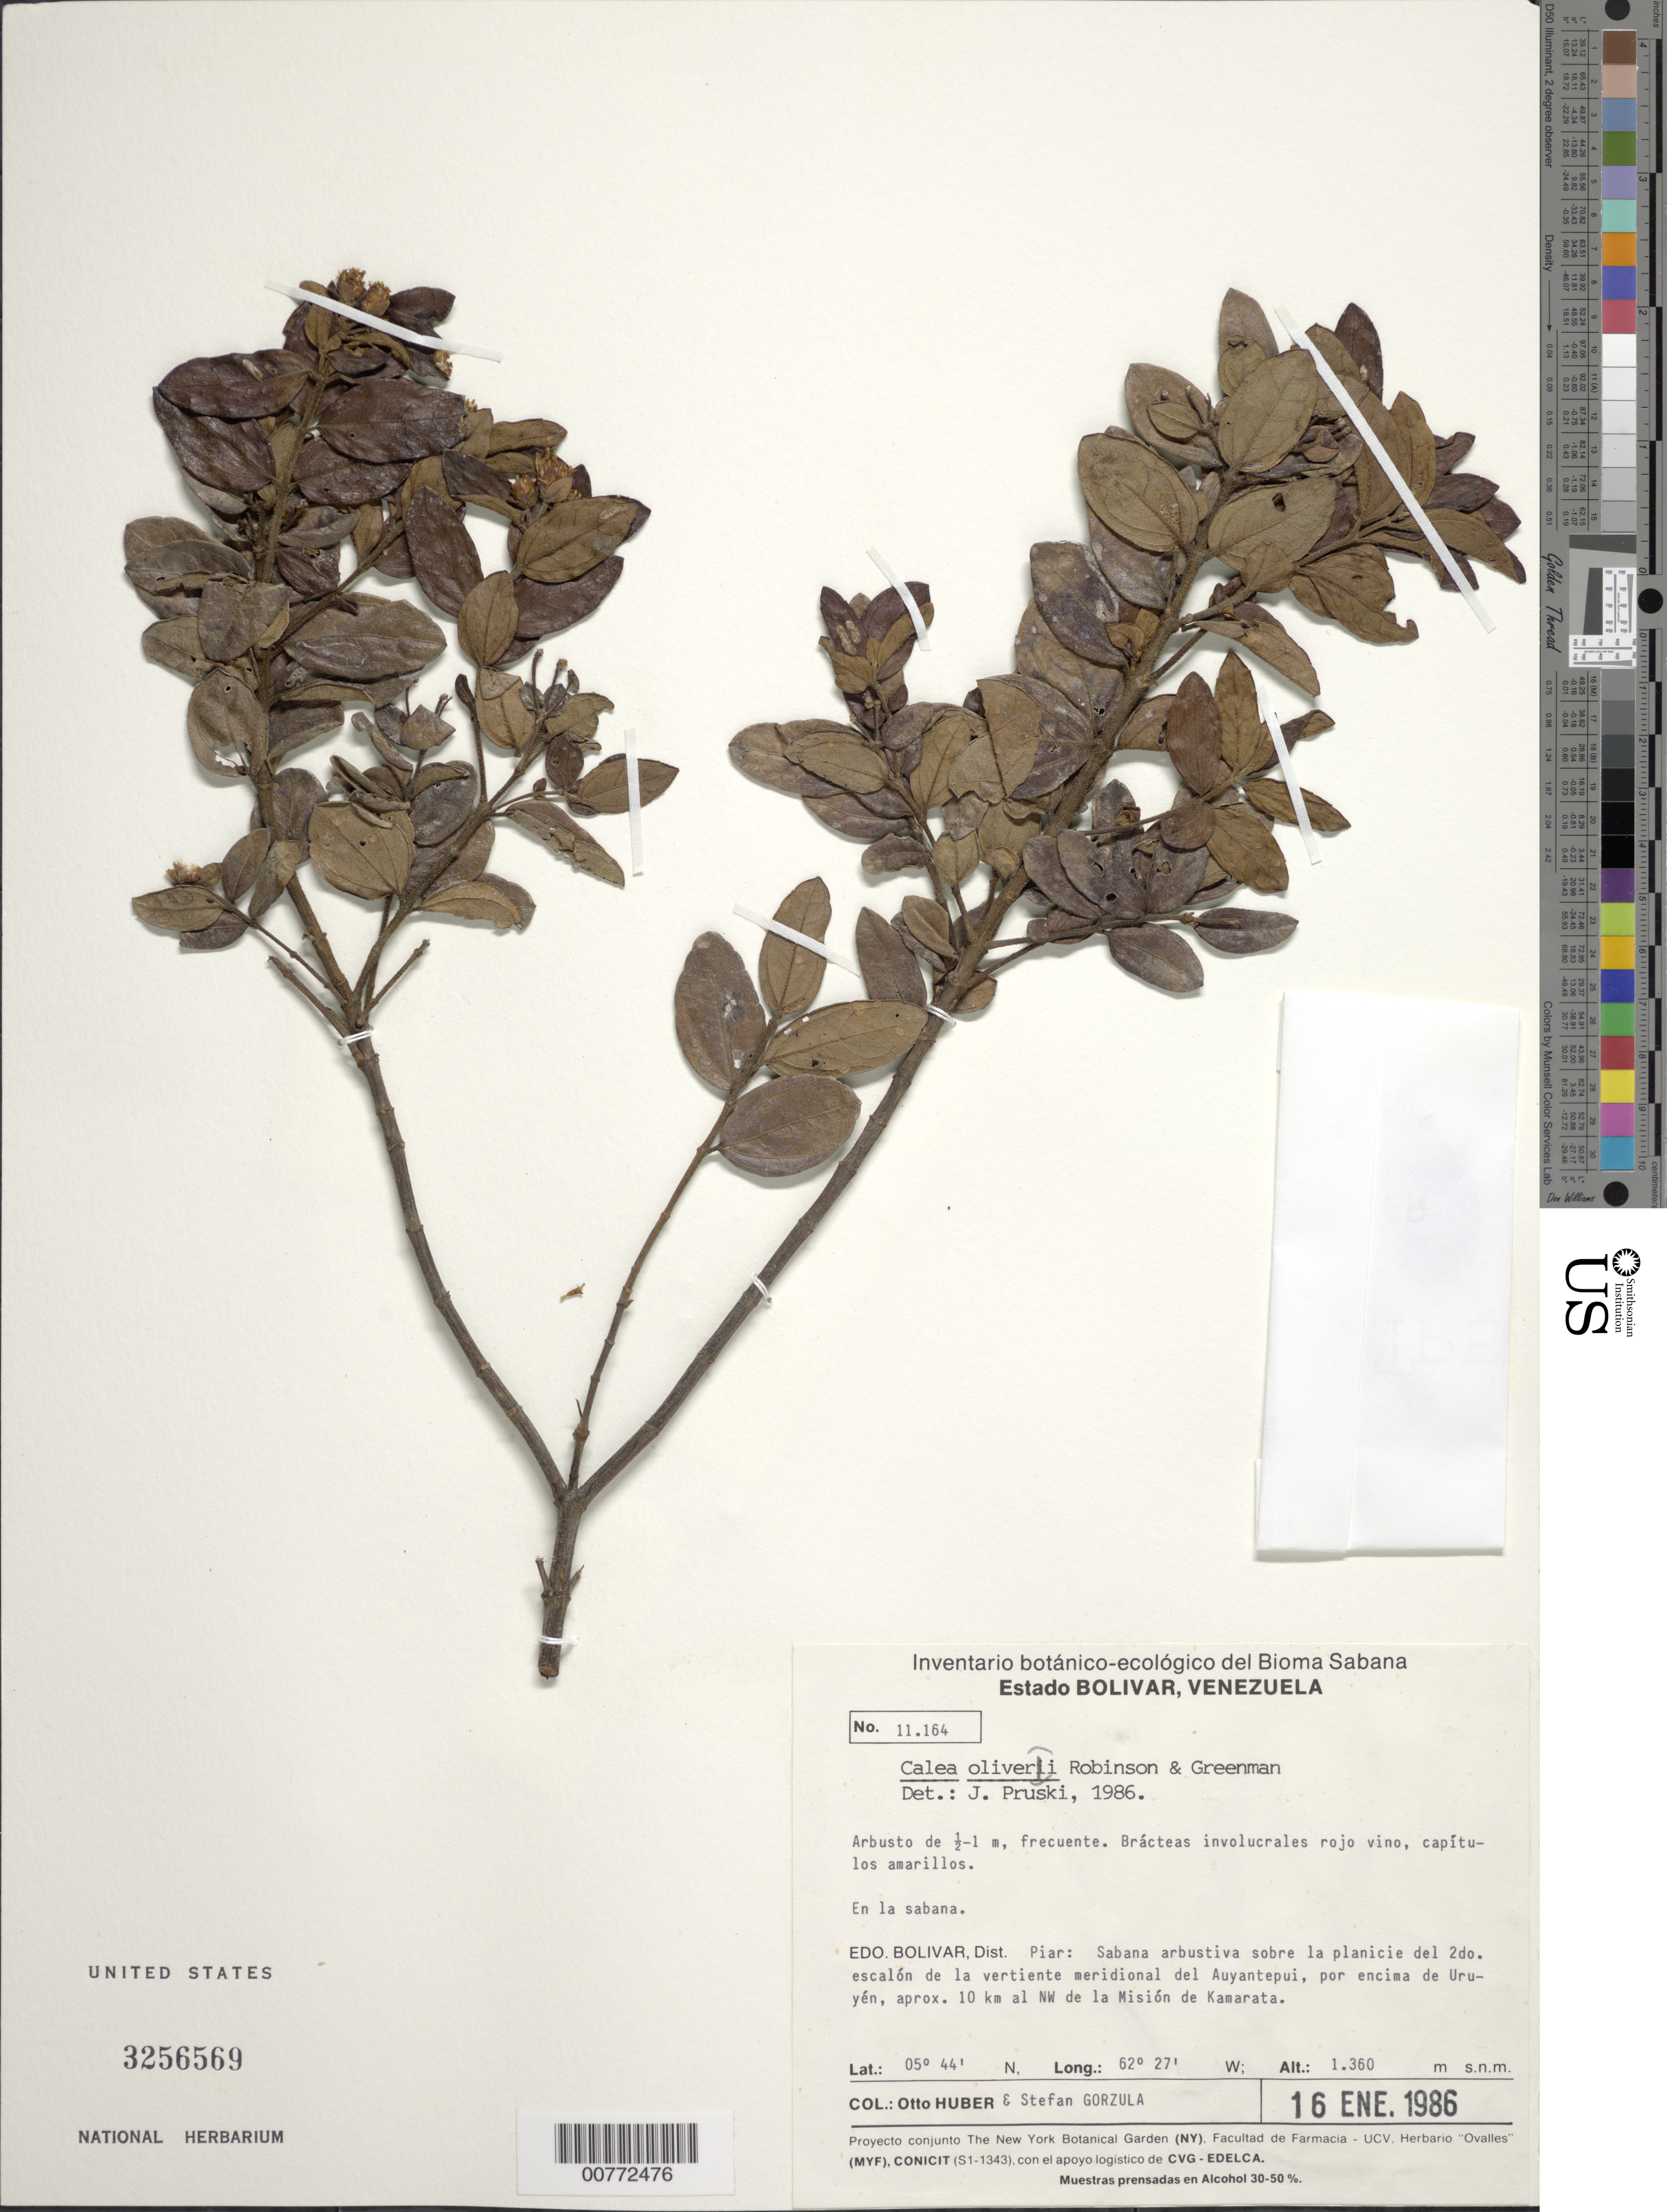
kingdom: Plantae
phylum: Tracheophyta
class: Magnoliopsida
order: Asterales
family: Asteraceae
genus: Calea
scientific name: Calea oliveri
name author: B.L. Rob. & Greenm.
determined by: Bueno, Vinicius Resende, (ICN), Universidade Federal do Rio Grande do Sul (BRAZIL)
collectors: O. Huber & S. Gorzula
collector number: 11164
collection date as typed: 16-Jan-86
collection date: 1986-01-16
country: Venezuela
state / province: Bolívar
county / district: Piar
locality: Auyan-tepuí, 10 km NW de la Mision de Kamarata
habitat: Sabana arbustiva sobre la planicie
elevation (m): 1360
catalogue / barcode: US 3256569